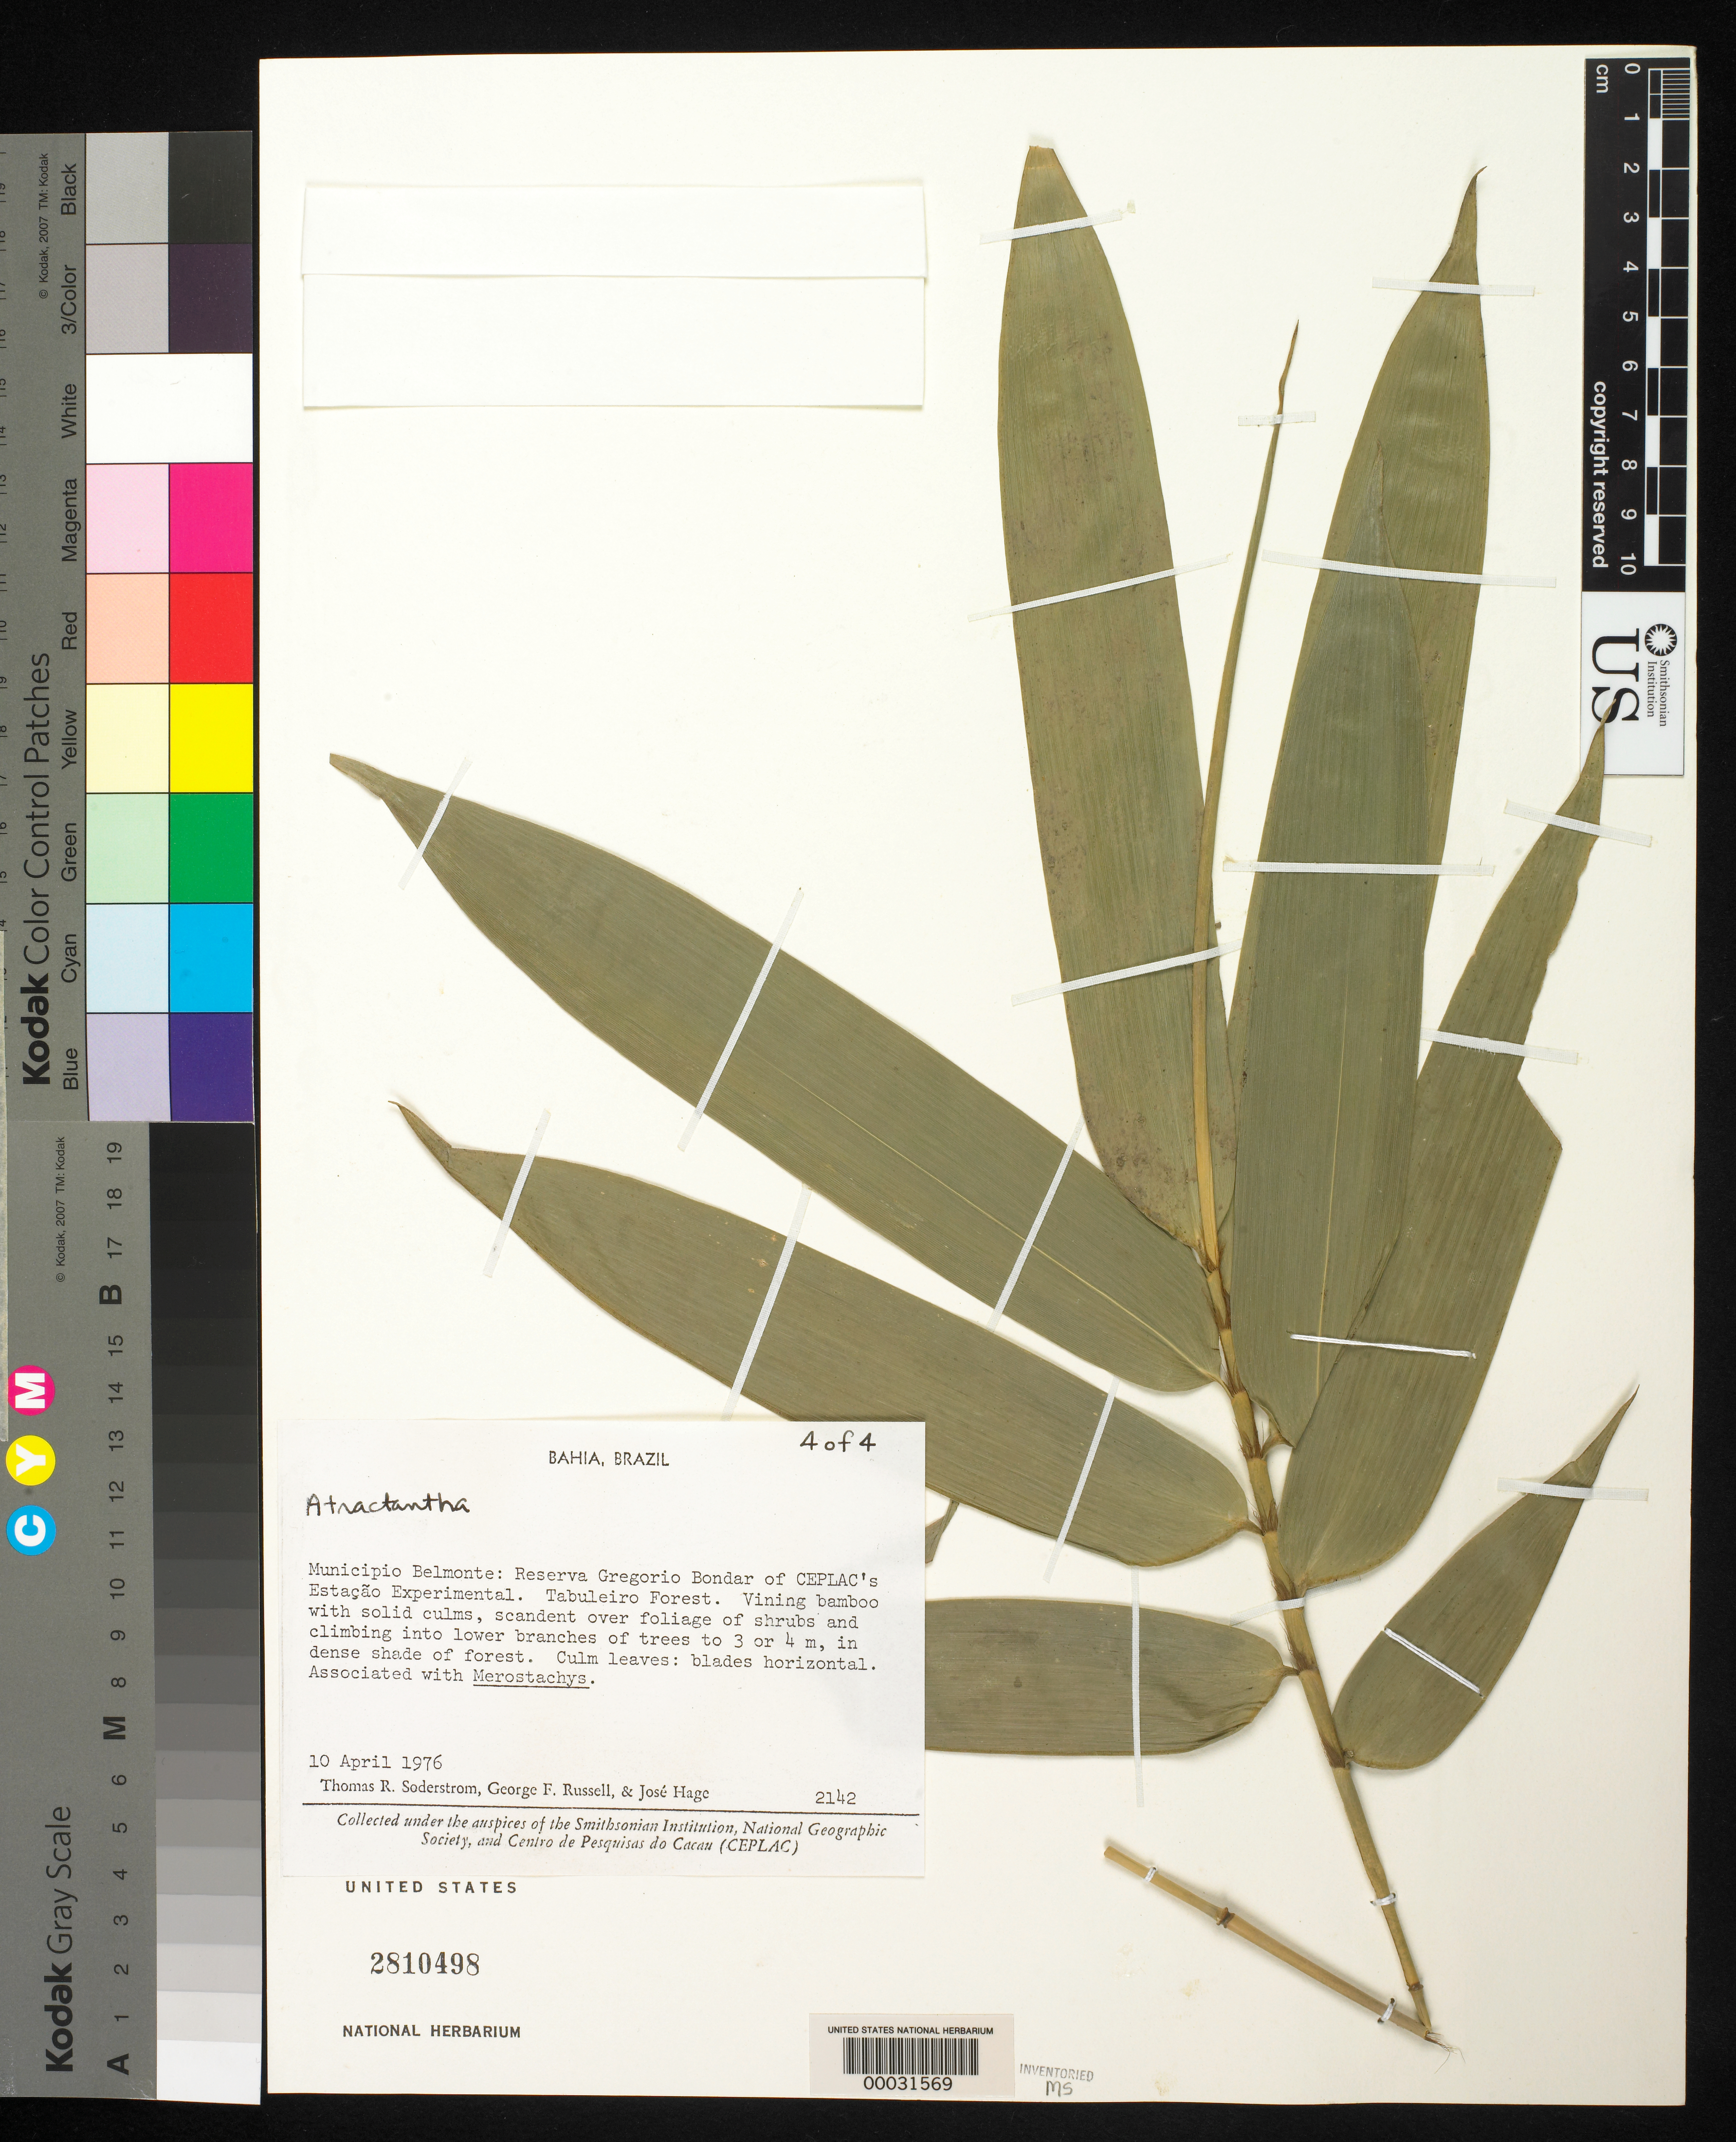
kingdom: Plantae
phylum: Tracheophyta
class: Liliopsida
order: Poales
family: Poaceae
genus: Athroostachys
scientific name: Athroostachys capitata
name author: (Hook.) Benth.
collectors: T. R. Soderstrom, G. Russell & J. Hage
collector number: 2142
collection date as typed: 10 Apr 1976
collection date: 1976-04-10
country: Brazil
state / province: Bahia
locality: Belmonte, tabuleiro forest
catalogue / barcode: US 2810498